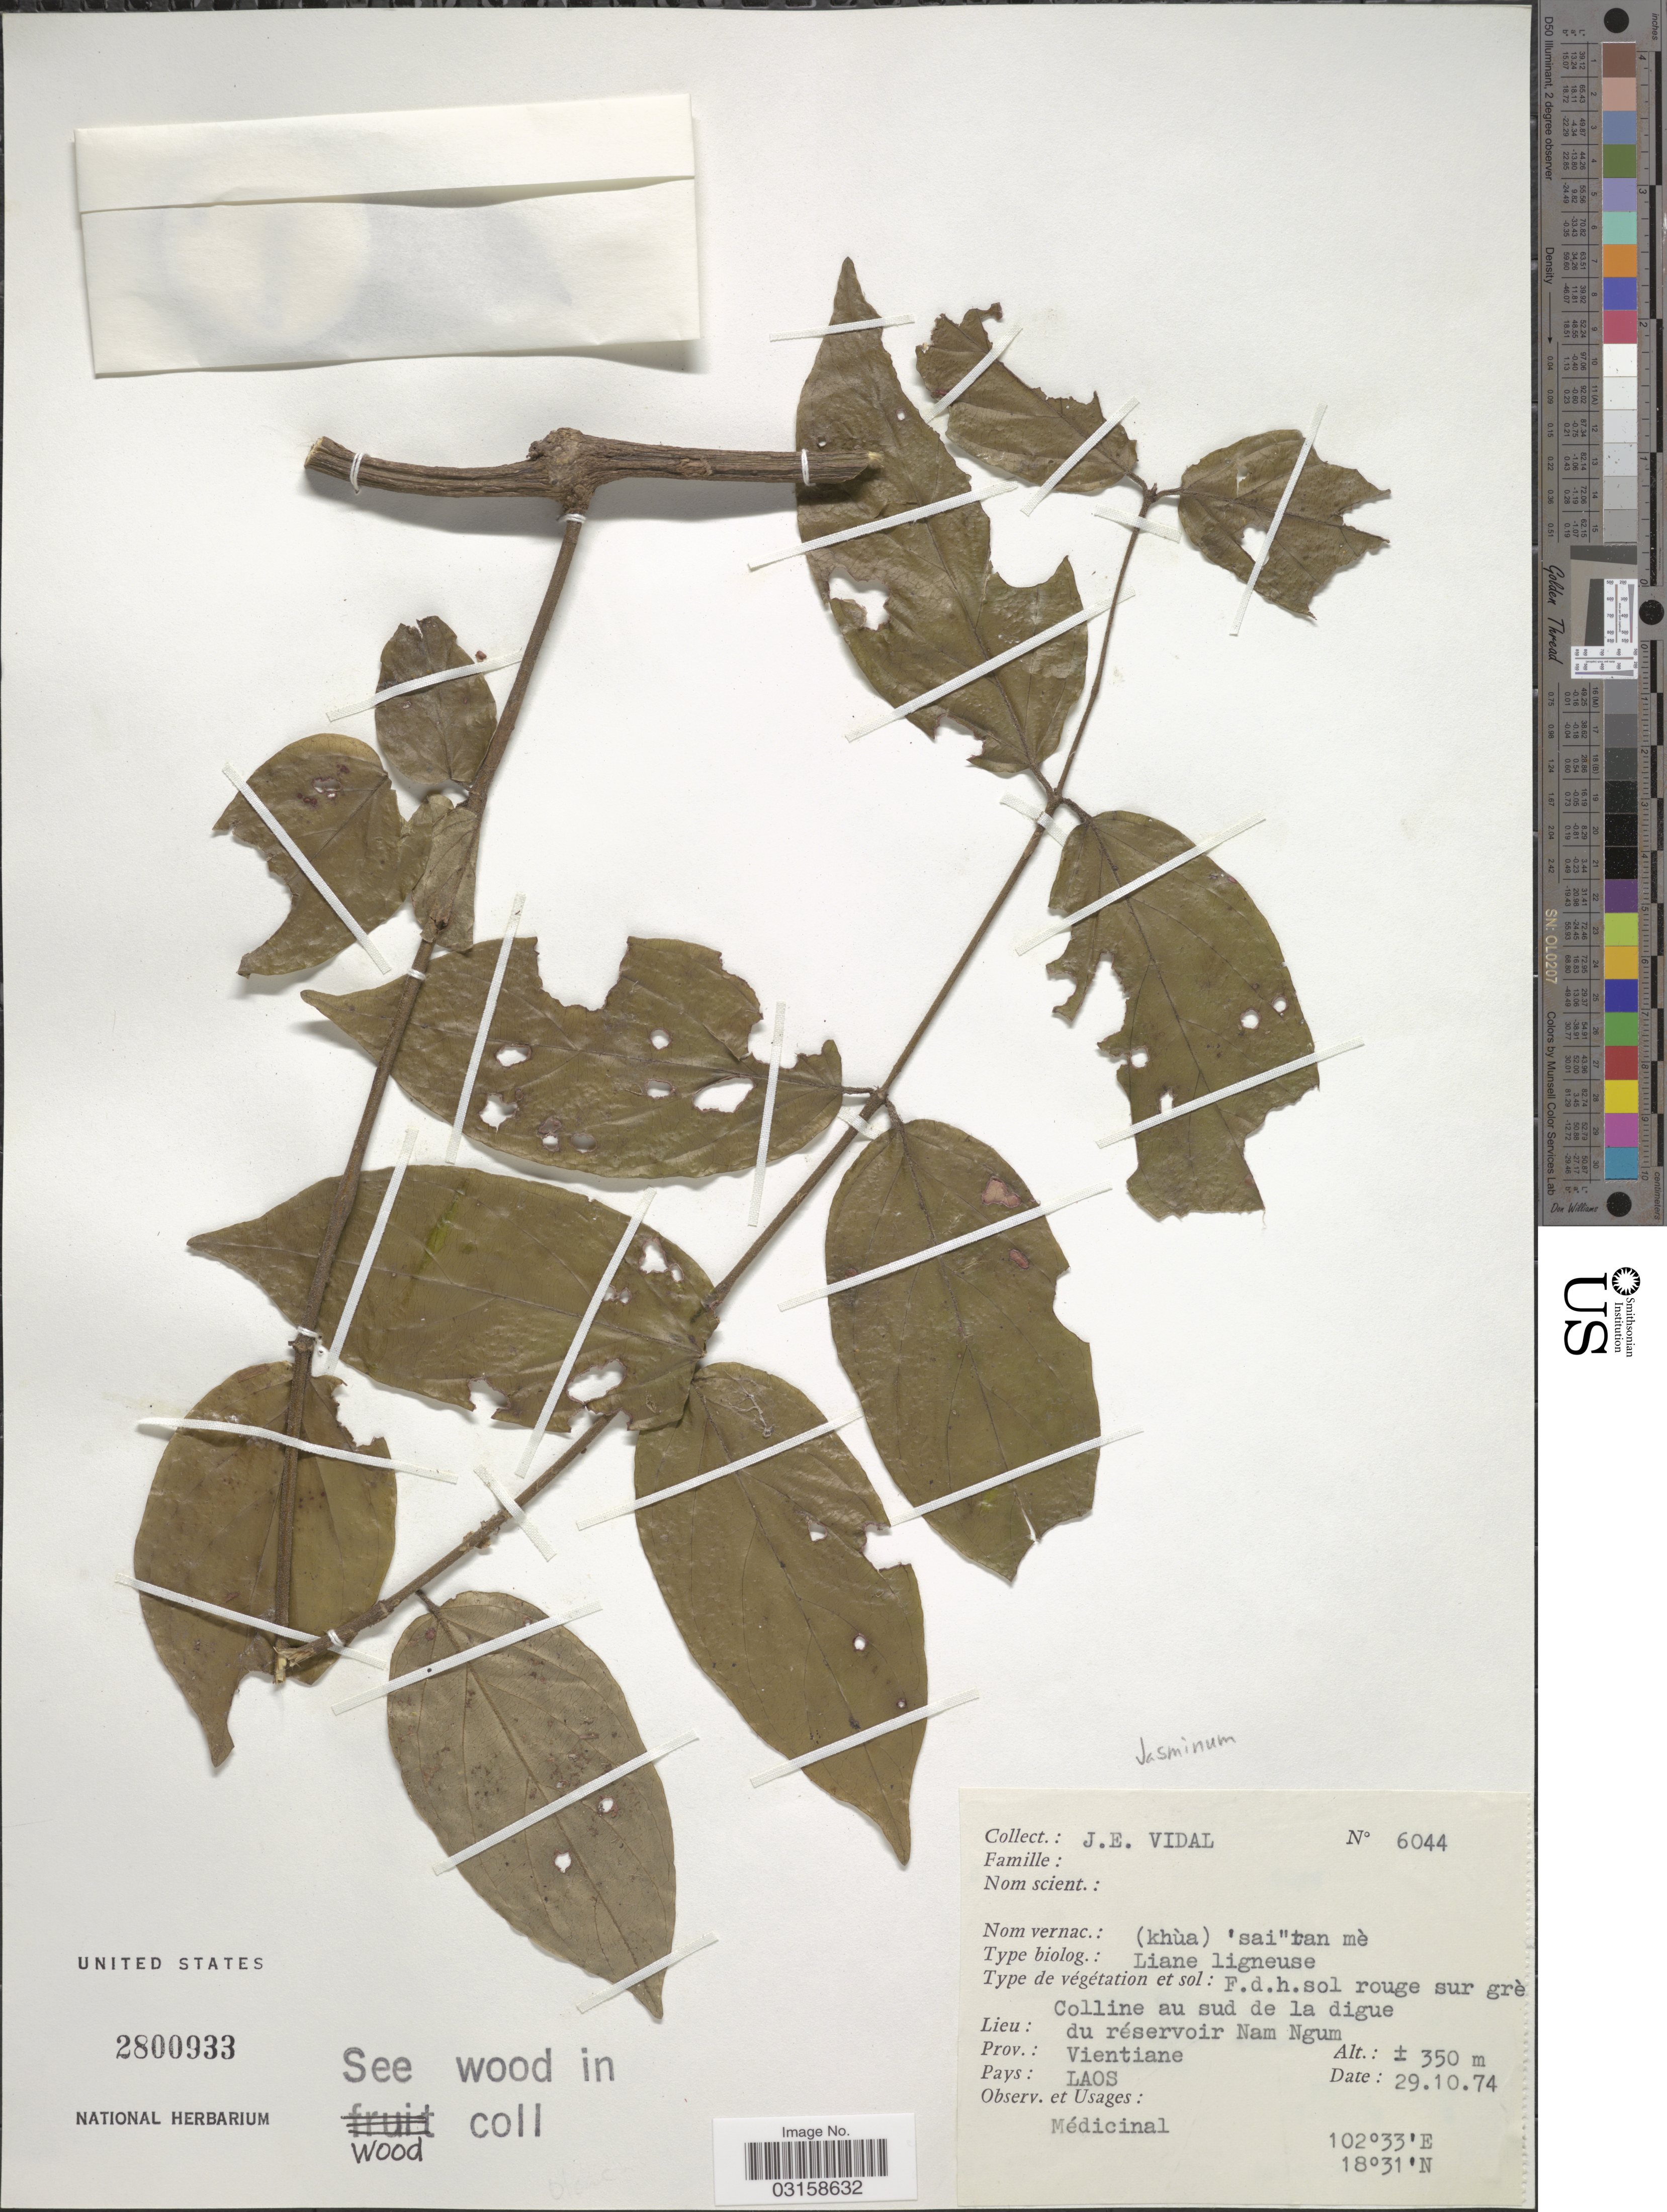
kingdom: Plantae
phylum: Tracheophyta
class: Magnoliopsida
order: Lamiales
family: Oleaceae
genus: Jasminum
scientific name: Jasminum sp.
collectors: J. E. Vidal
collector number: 6044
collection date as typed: Transcribed d/m/y: 29/10/74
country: Laos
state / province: Viangchan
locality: Colline au sud de la digue du réservoir Nam Ngum. Prov.: Vientiane.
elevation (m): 350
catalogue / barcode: US 2800933